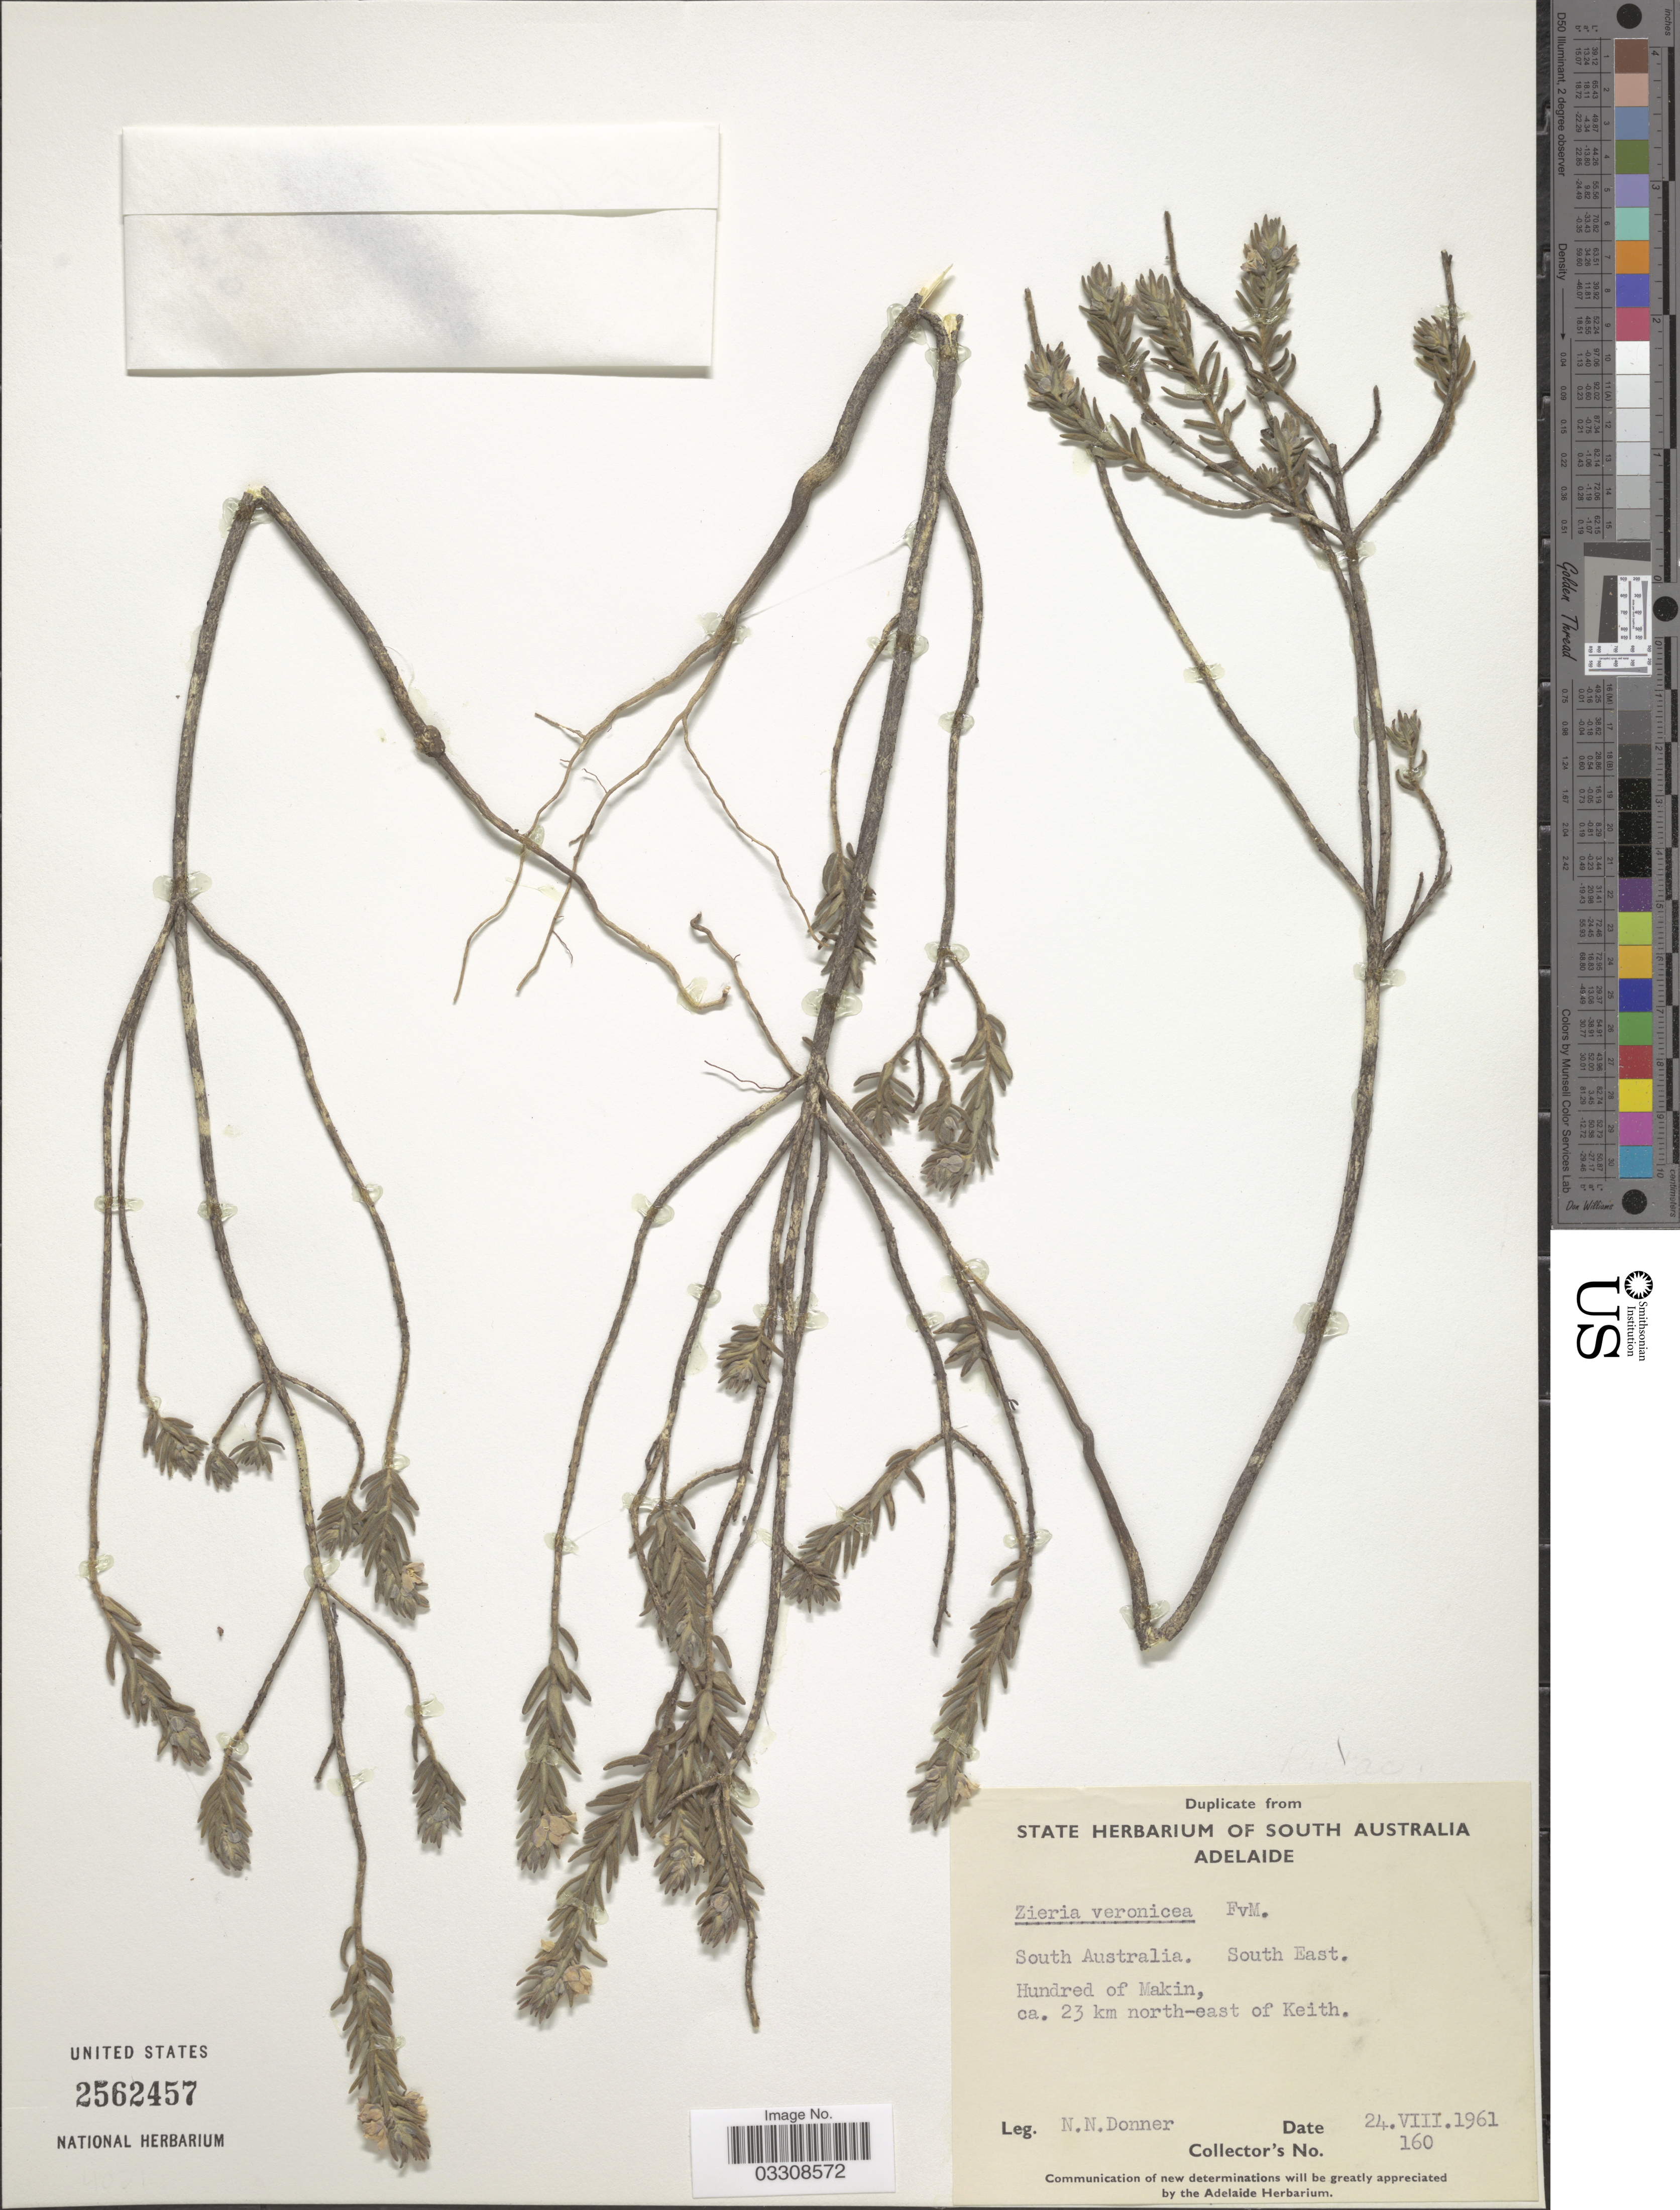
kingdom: Plantae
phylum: Tracheophyta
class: Magnoliopsida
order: Sapindales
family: Rutaceae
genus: Zieria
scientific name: Zieria veronicea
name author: (F. Muell.) Benth.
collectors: N. Donner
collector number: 160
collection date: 1961-08-24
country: Australia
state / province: South Australia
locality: South East. Hundred of Makin, ca. 23 km north-east of Keith.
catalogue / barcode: US 2562457